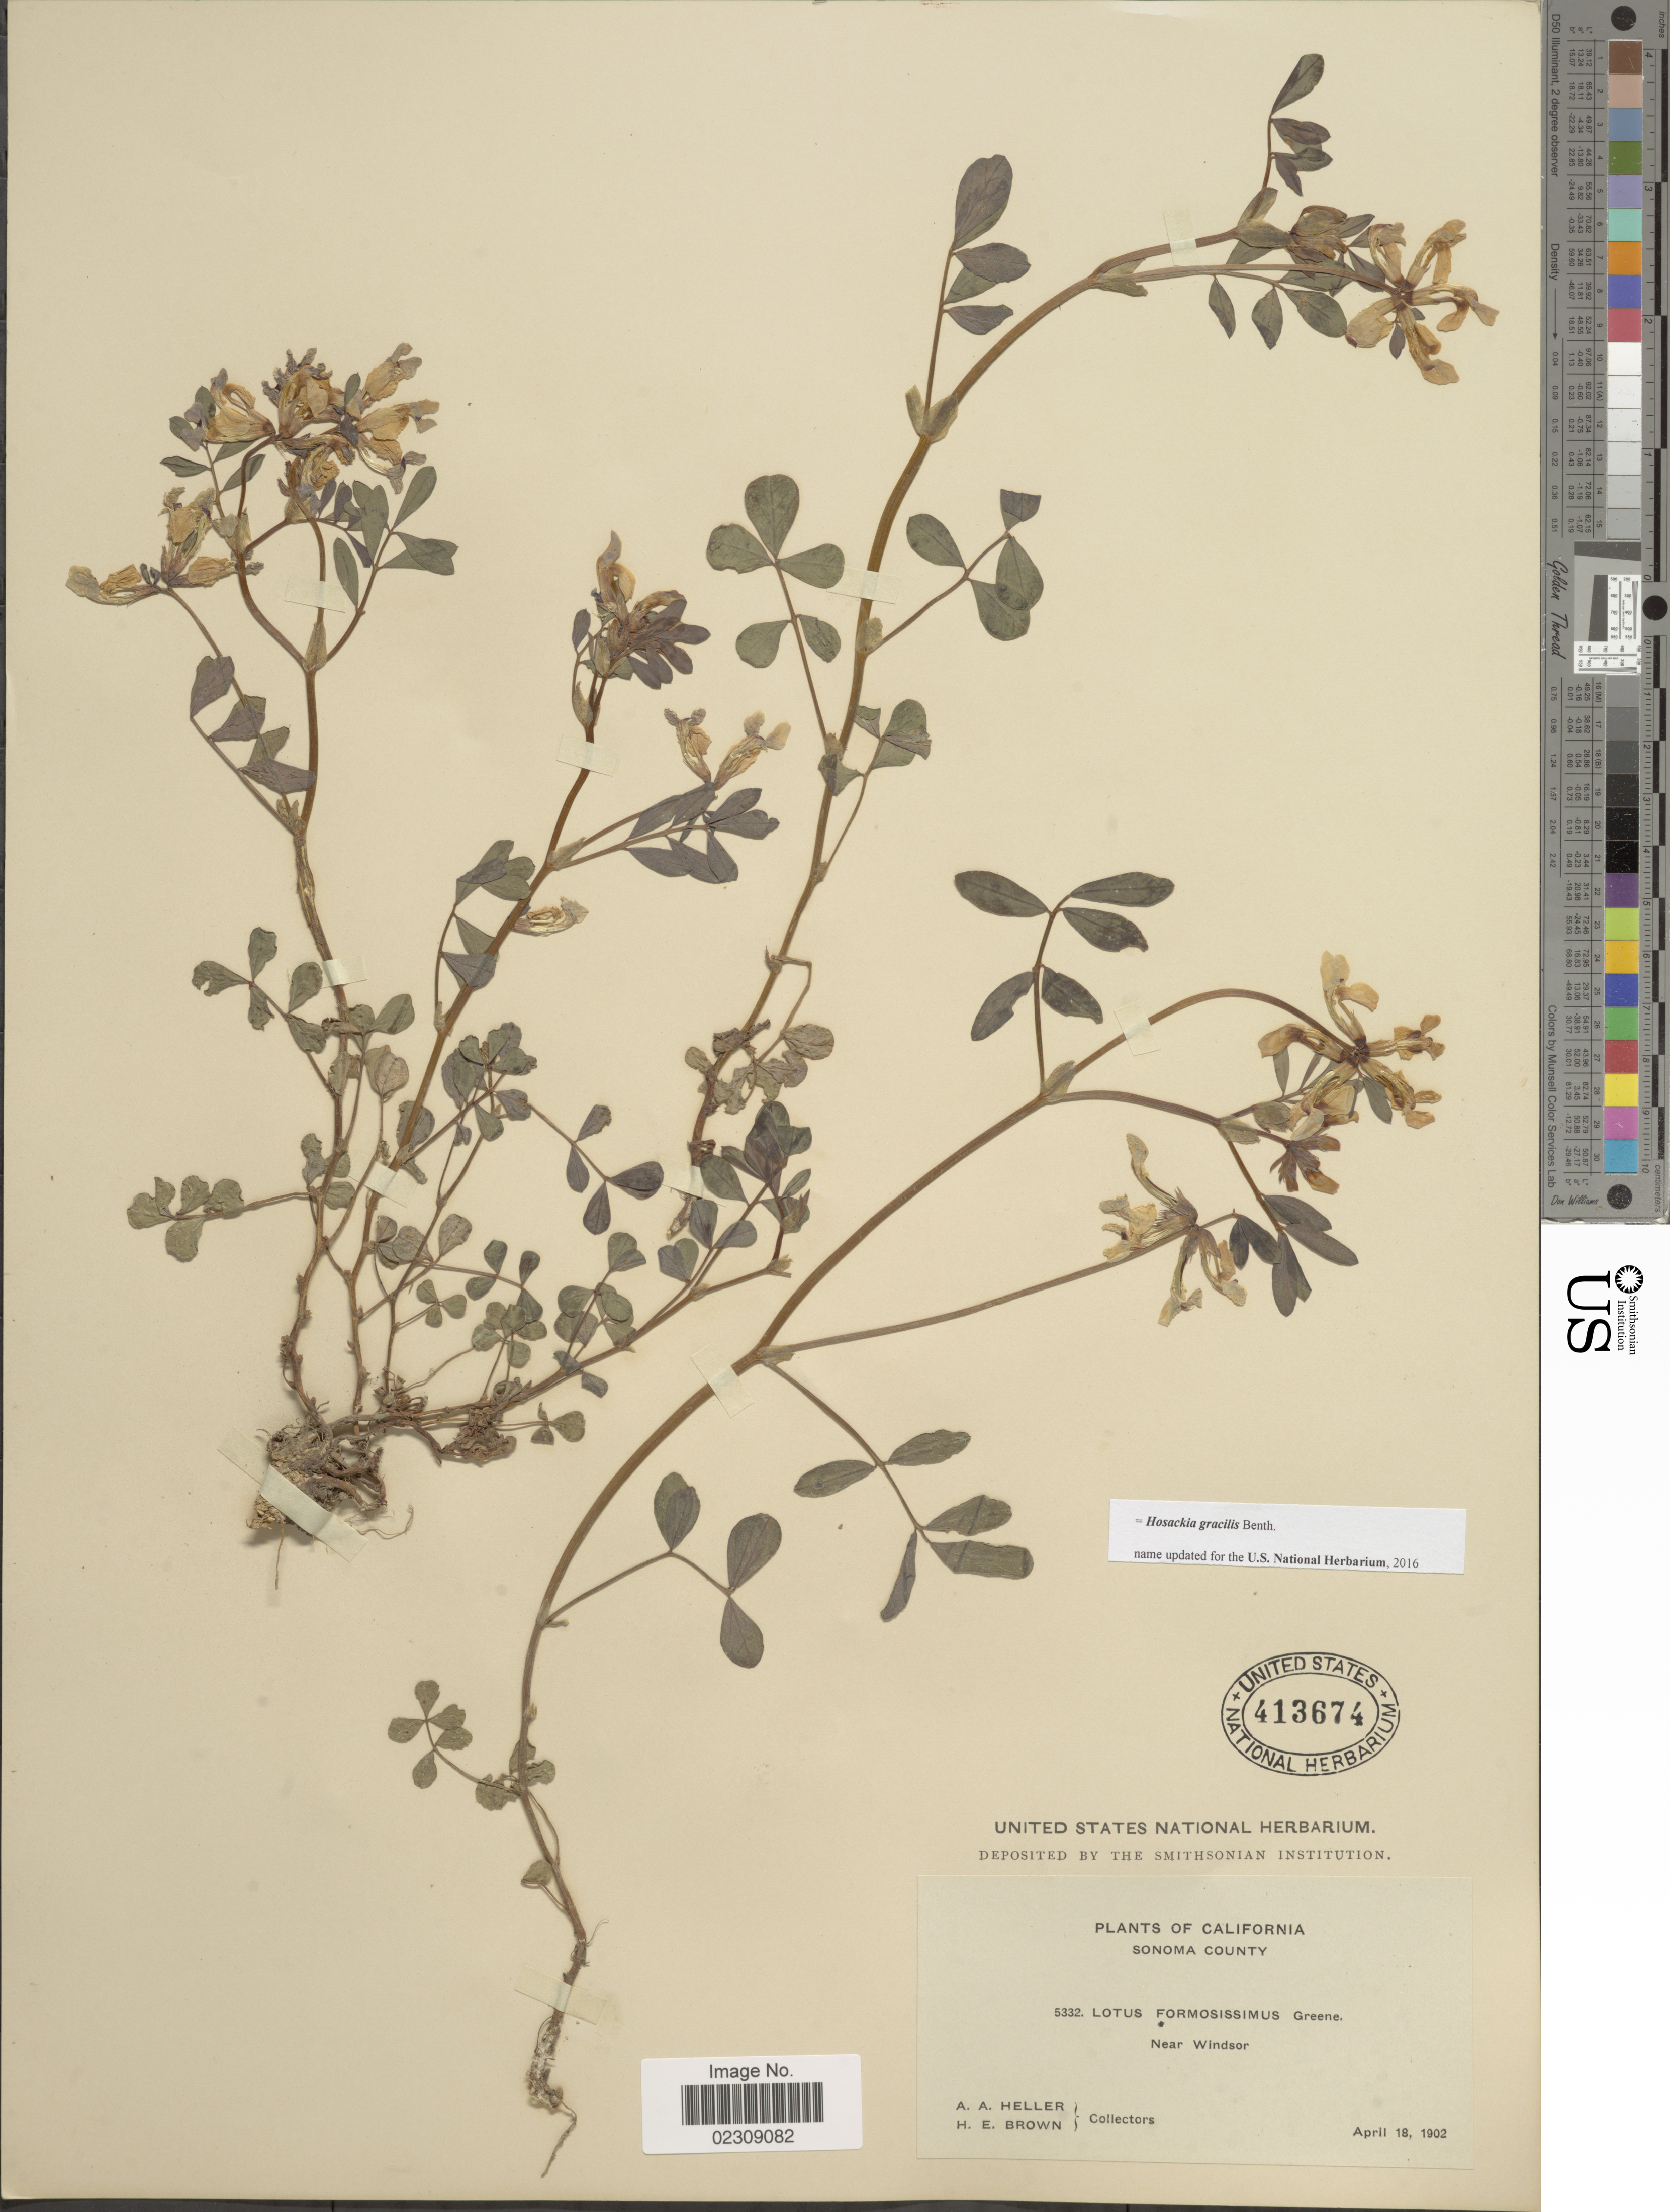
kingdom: Plantae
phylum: Tracheophyta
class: Magnoliopsida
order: Fabales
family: Fabaceae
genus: Hosackia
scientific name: Hosackia gracilis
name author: Benth.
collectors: A. A. Heller & H. E. Brown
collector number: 5332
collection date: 1902-04-18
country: United States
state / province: California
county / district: Sonoma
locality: Sonoma County. Near Windsor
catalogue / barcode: US 413674